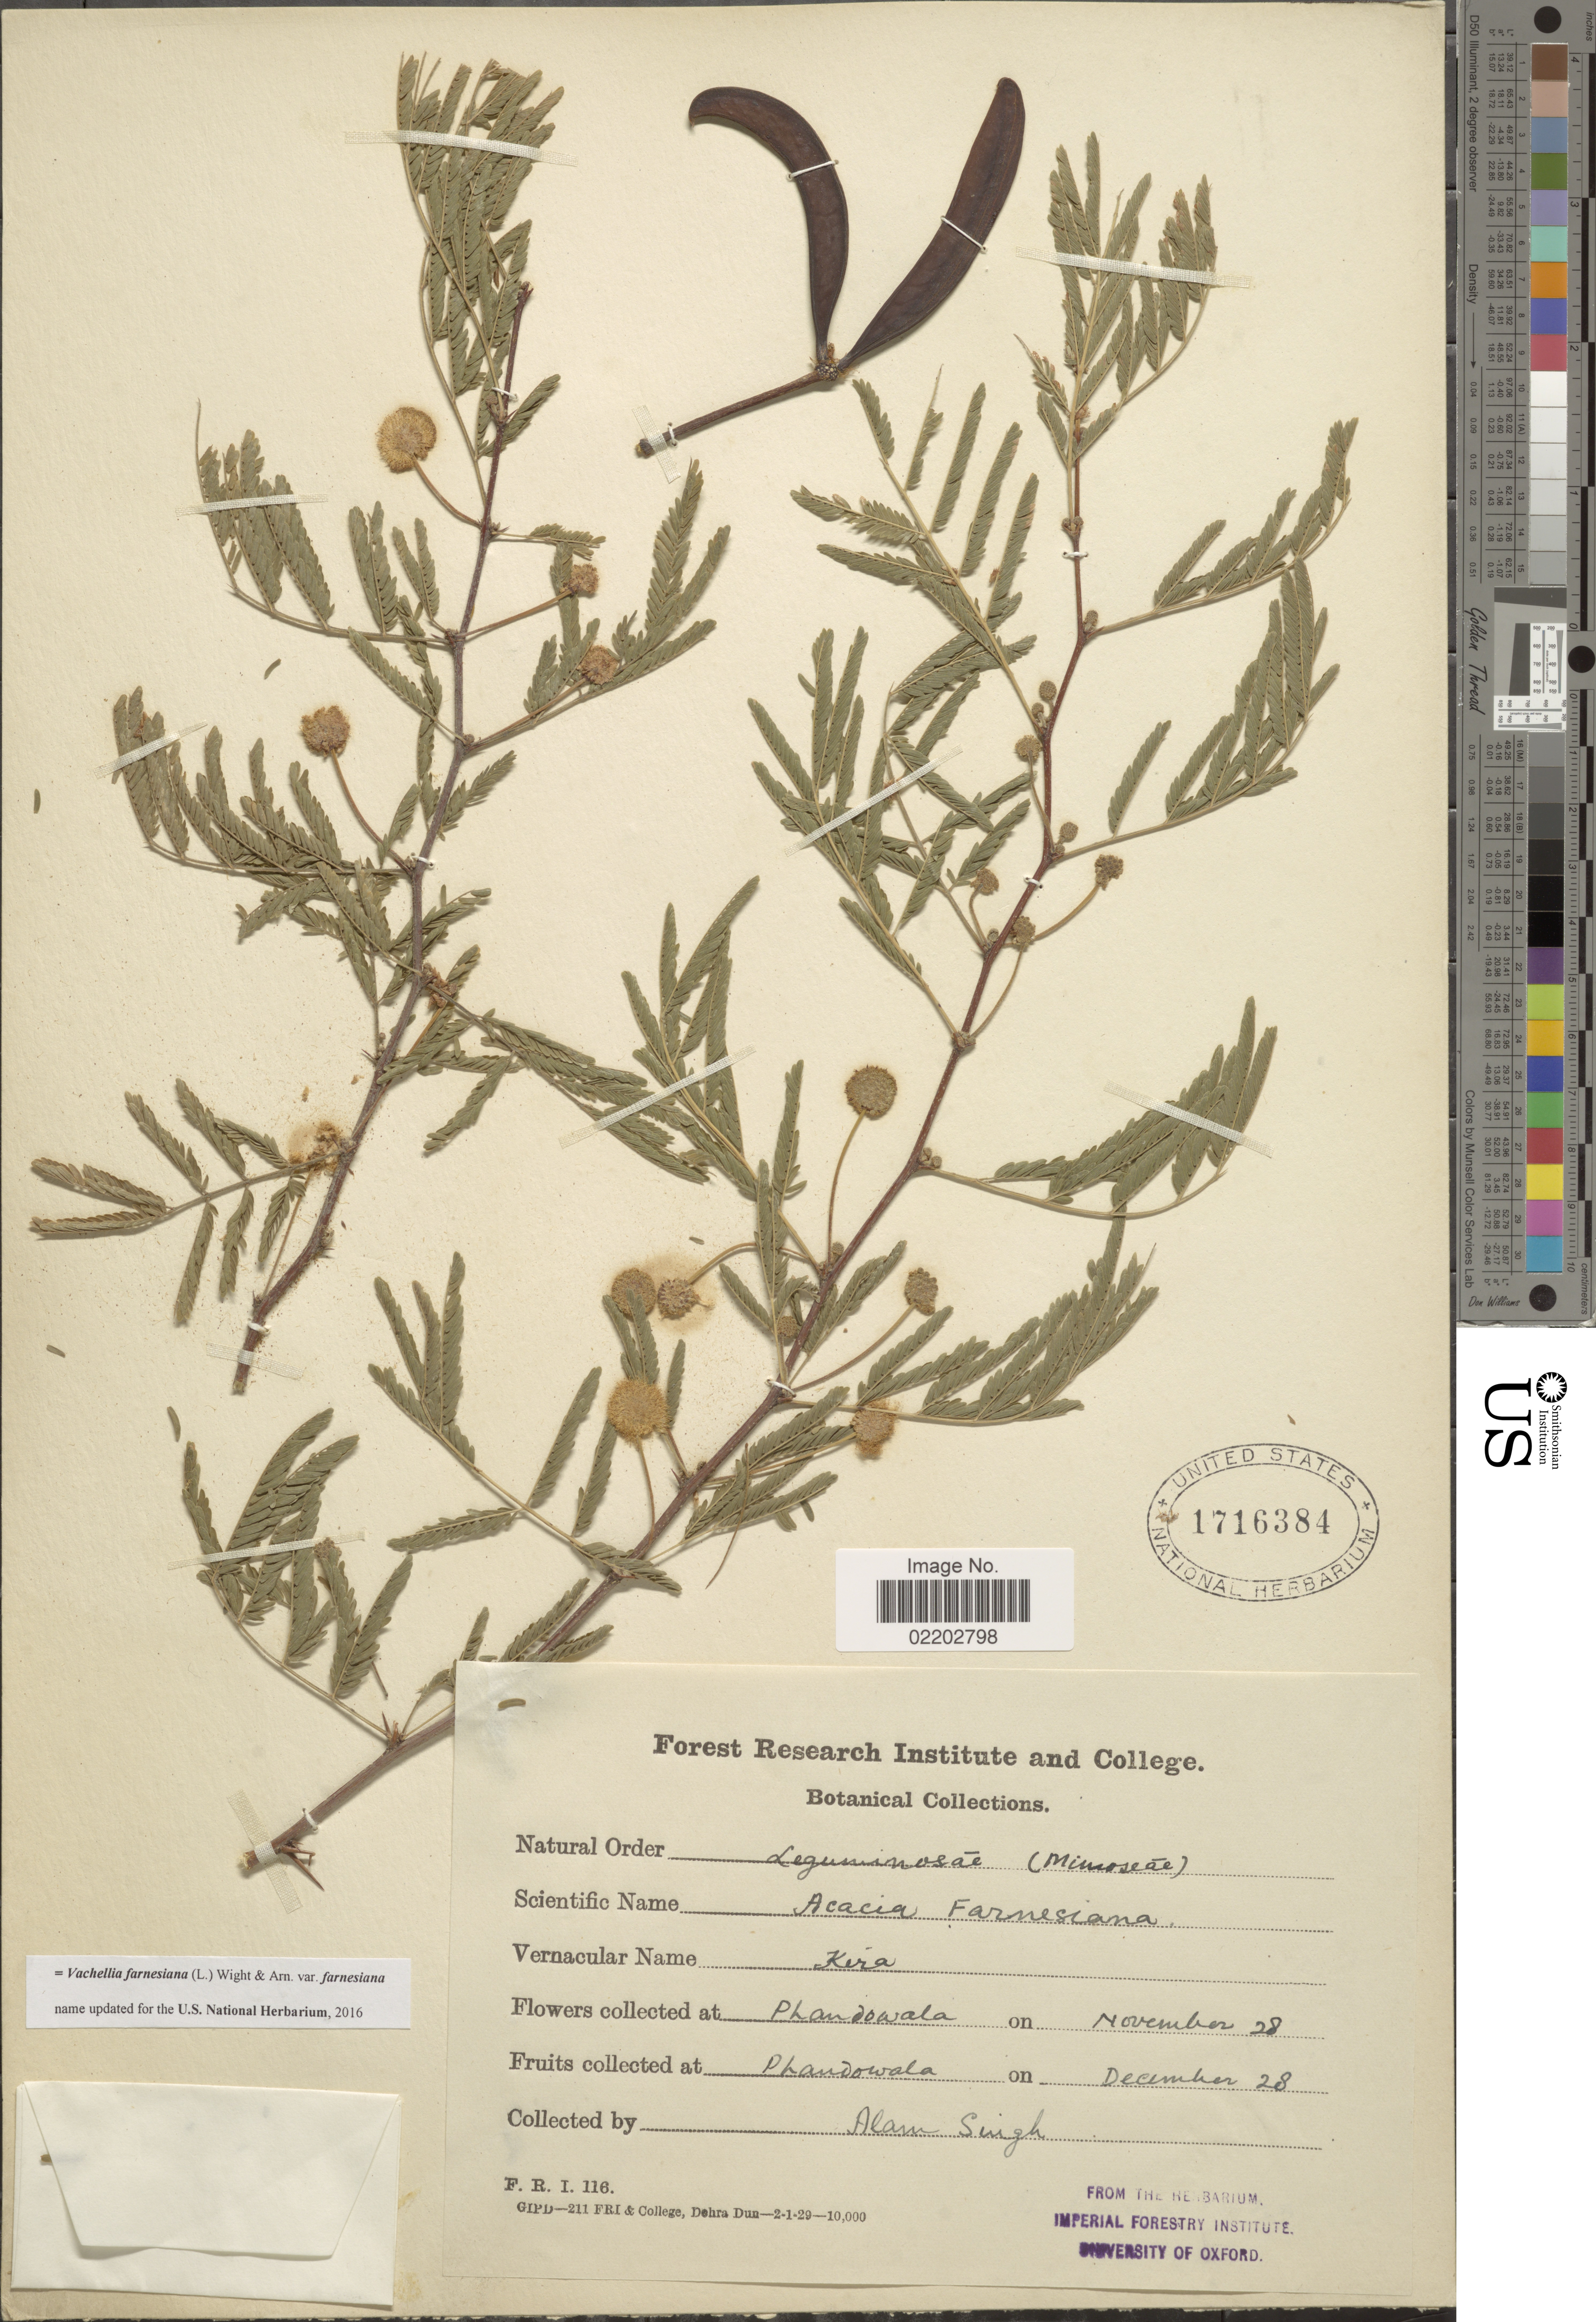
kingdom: Plantae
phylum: Tracheophyta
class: Magnoliopsida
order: Fabales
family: Fabaceae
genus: Vachellia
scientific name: Vachellia farnesiana var. farnesiana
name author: (L.) Wight & Arn.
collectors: A. Singh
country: India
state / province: Uttarakhand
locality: Phandowala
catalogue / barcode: US 1716384